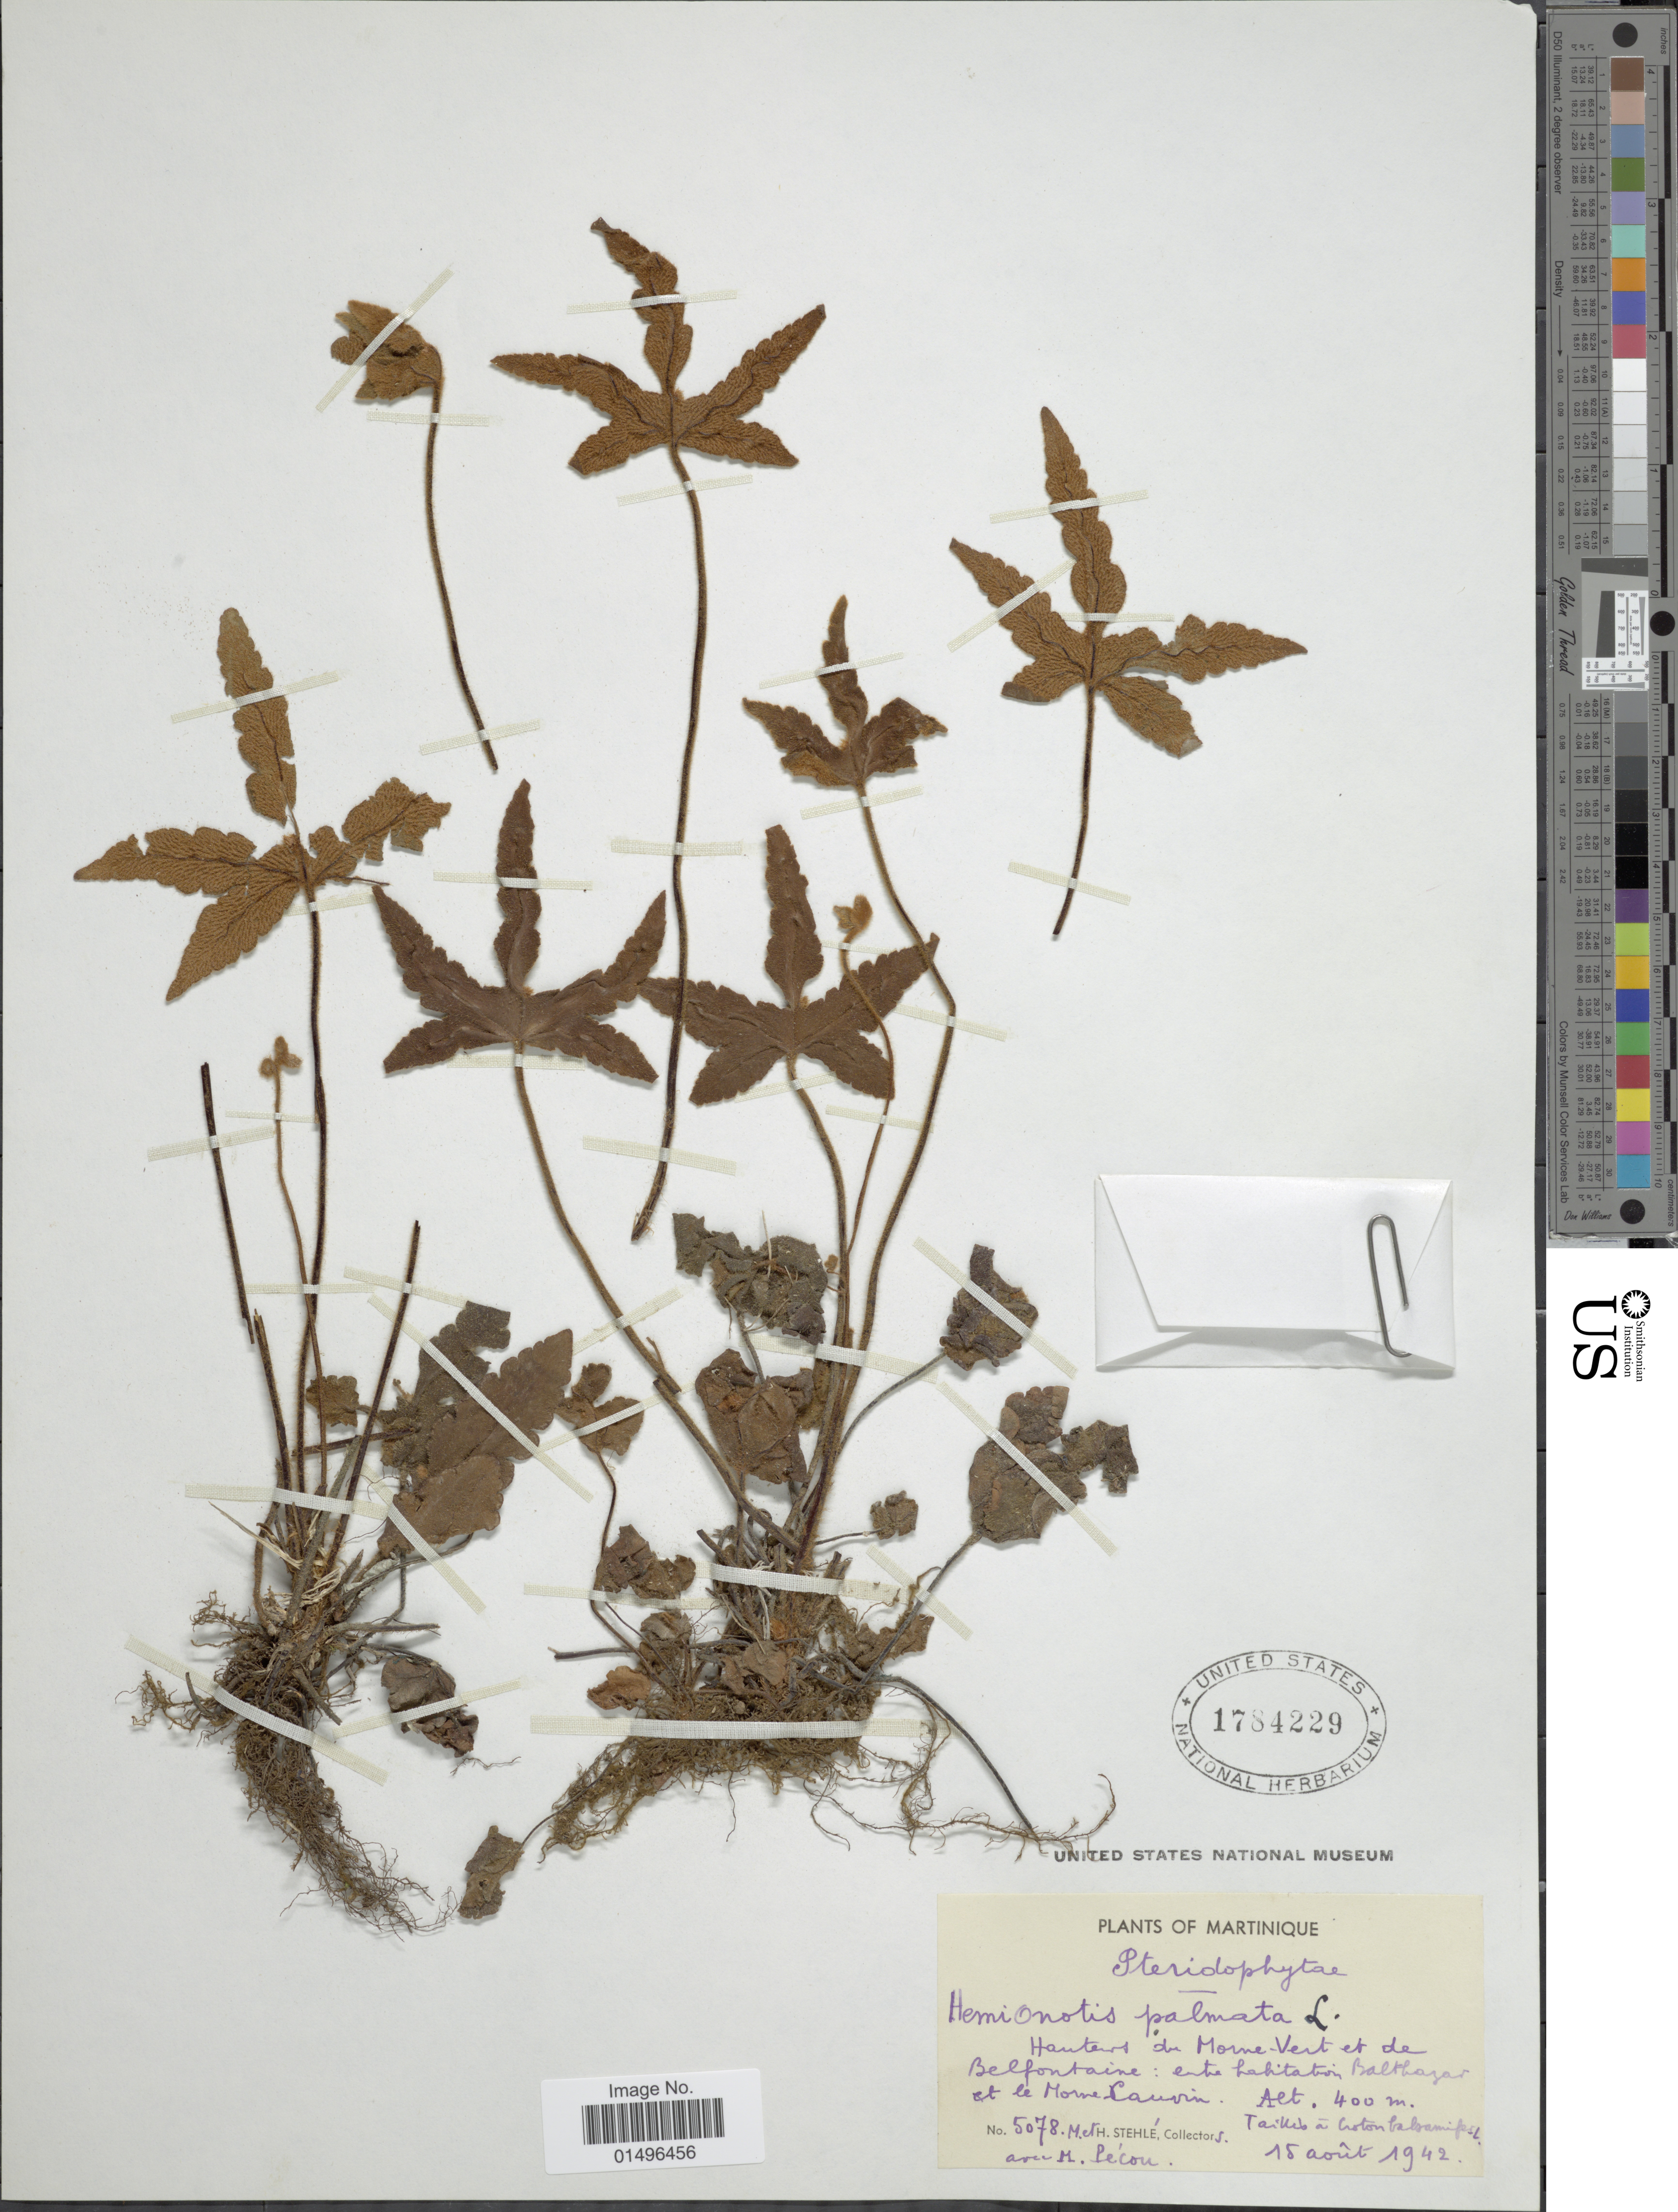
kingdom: Plantae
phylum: Tracheophyta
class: Polypodiopsida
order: Polypodiales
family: Pteridaceae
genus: Hemionitis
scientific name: Hemionitis palmata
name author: L.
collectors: M. Stehlé & H. Stehlé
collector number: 5078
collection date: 1942-08-15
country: Martinique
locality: Martinique, hanters du MorneVent et de Belfontaine: entre Laktabin, Balthajas, et le Morne Cauvir.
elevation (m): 400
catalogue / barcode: US 1784229